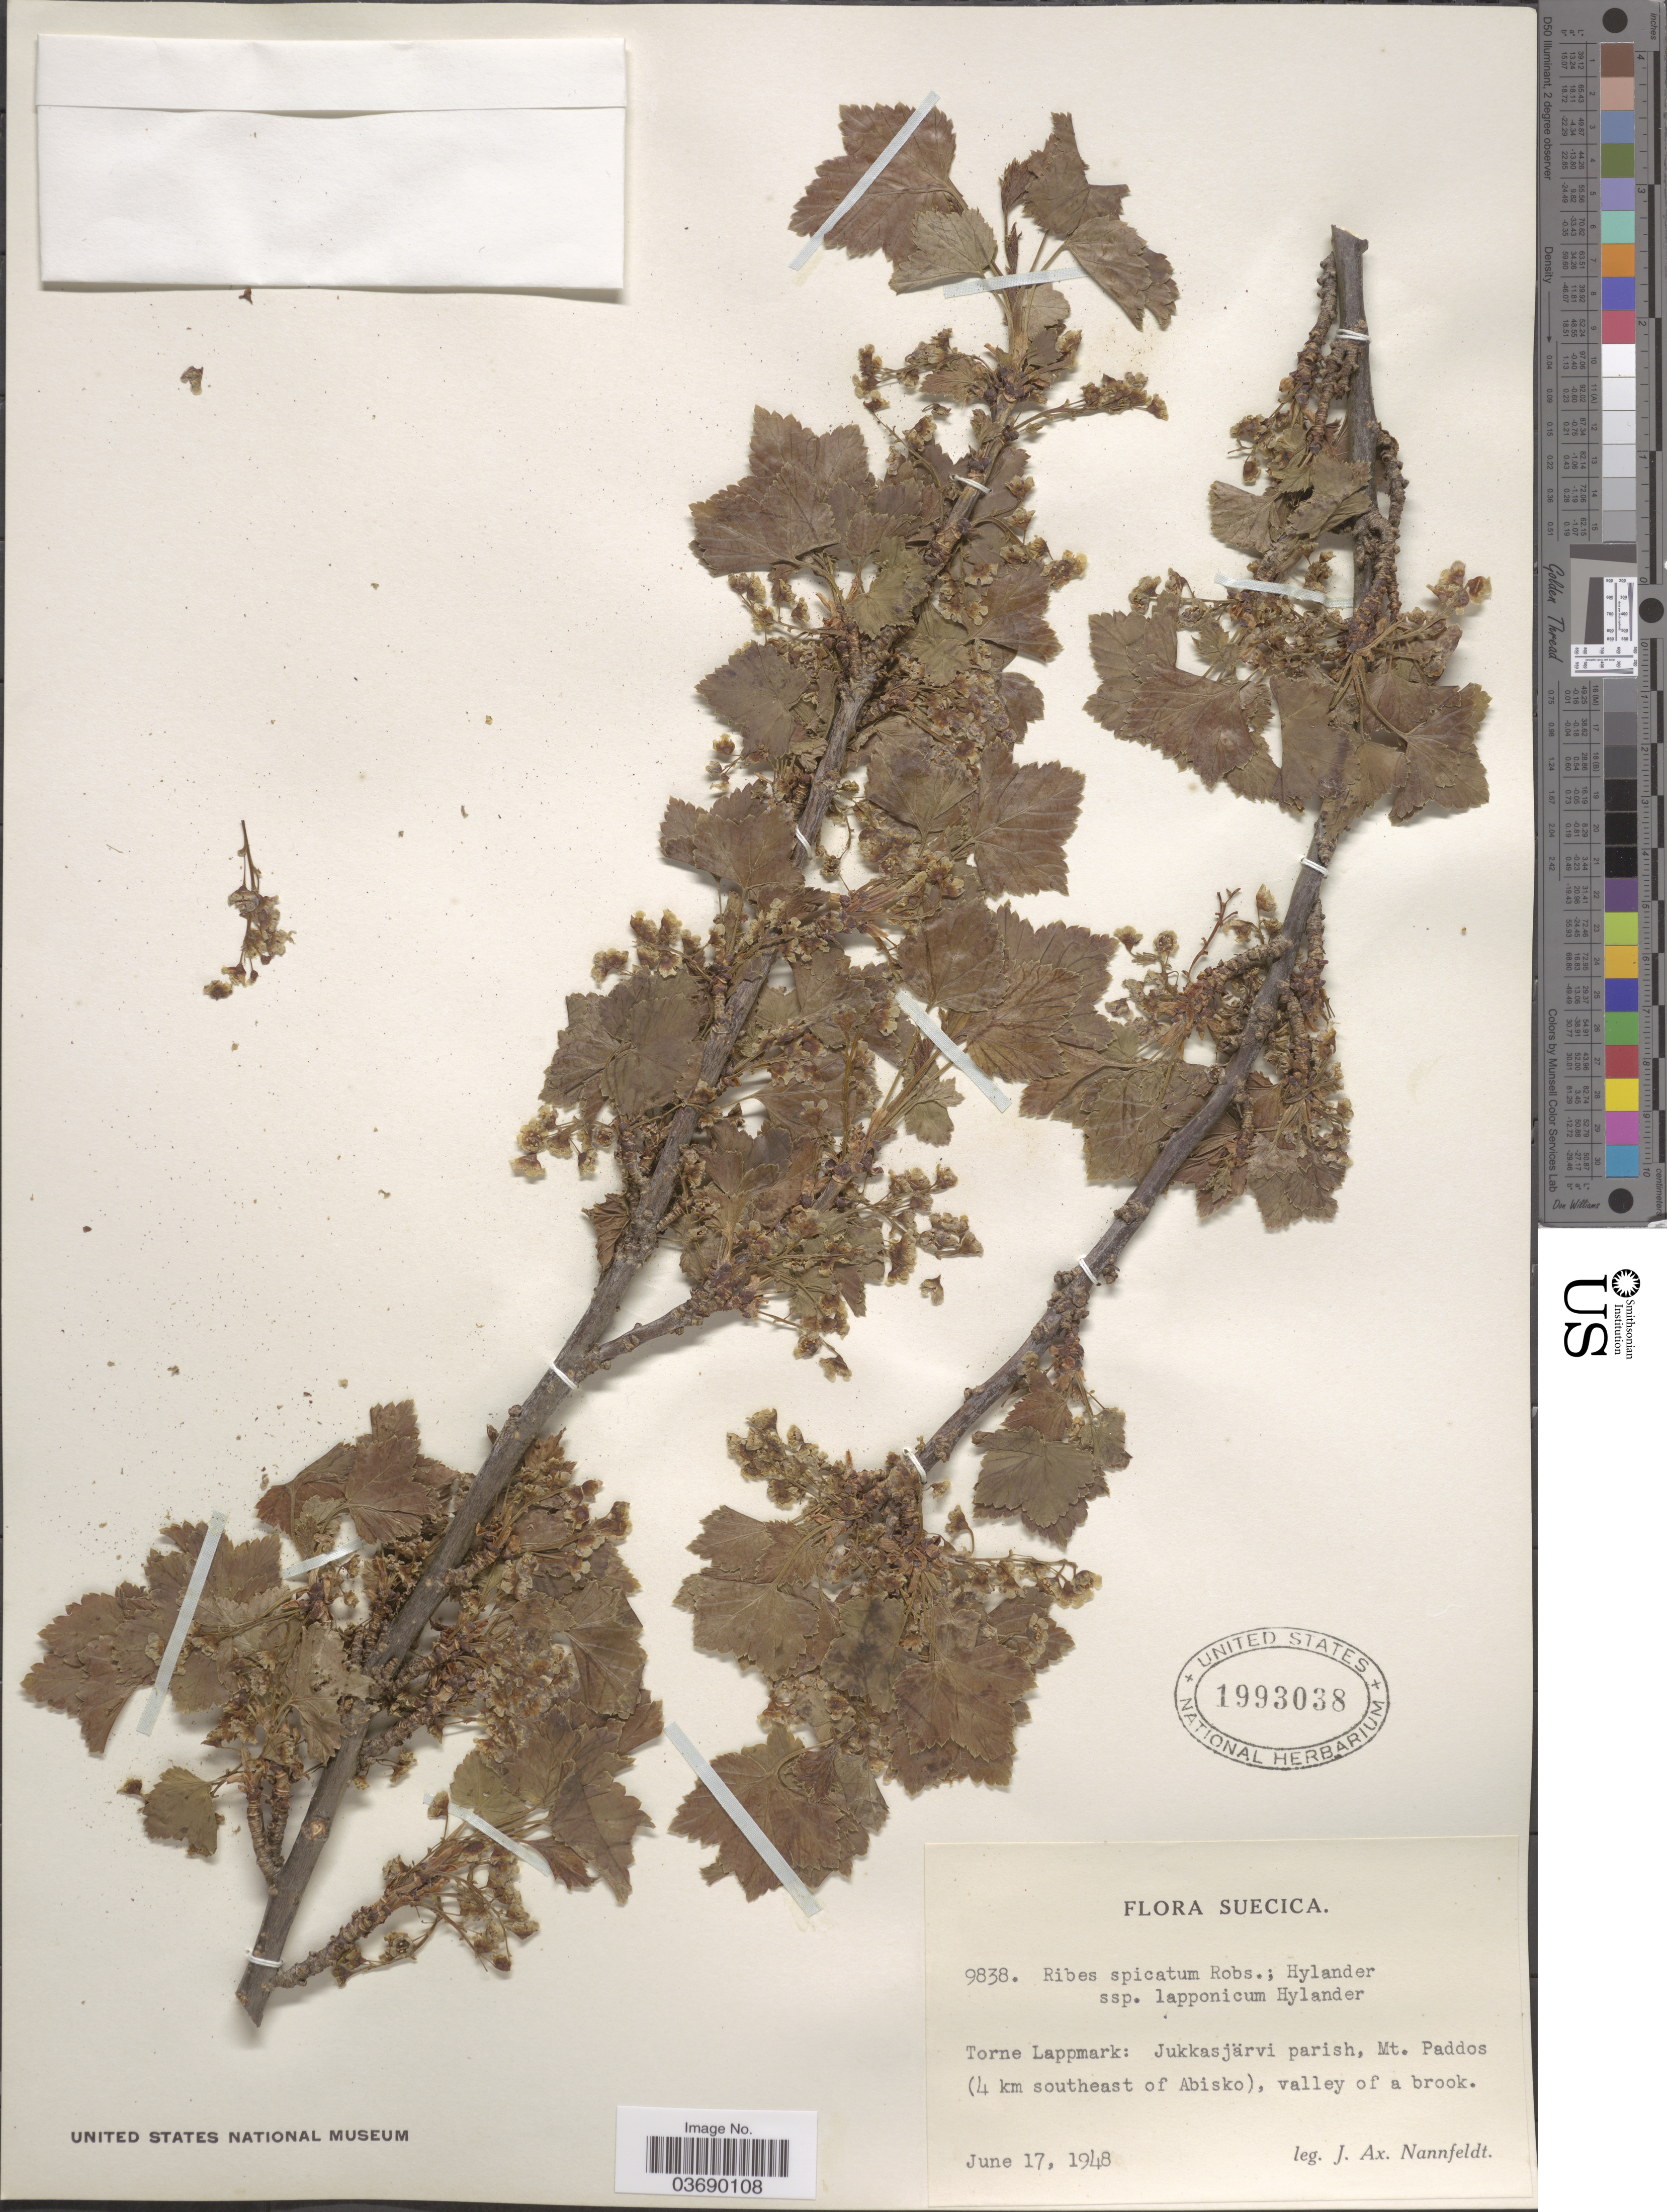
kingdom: Plantae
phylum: Tracheophyta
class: Magnoliopsida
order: Saxifragales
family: Grossulariaceae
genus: Ribes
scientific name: Ribes spicatum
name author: E. Robson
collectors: J. Nannfeldt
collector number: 9838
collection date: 1948-06-17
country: Sweden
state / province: Norrbotten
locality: Suecica. Torne Lappmark: Jukkasjärvi parish, Mt. Paddos (4 km southeast of Abisko), valley of a brook.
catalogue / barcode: US 1993038